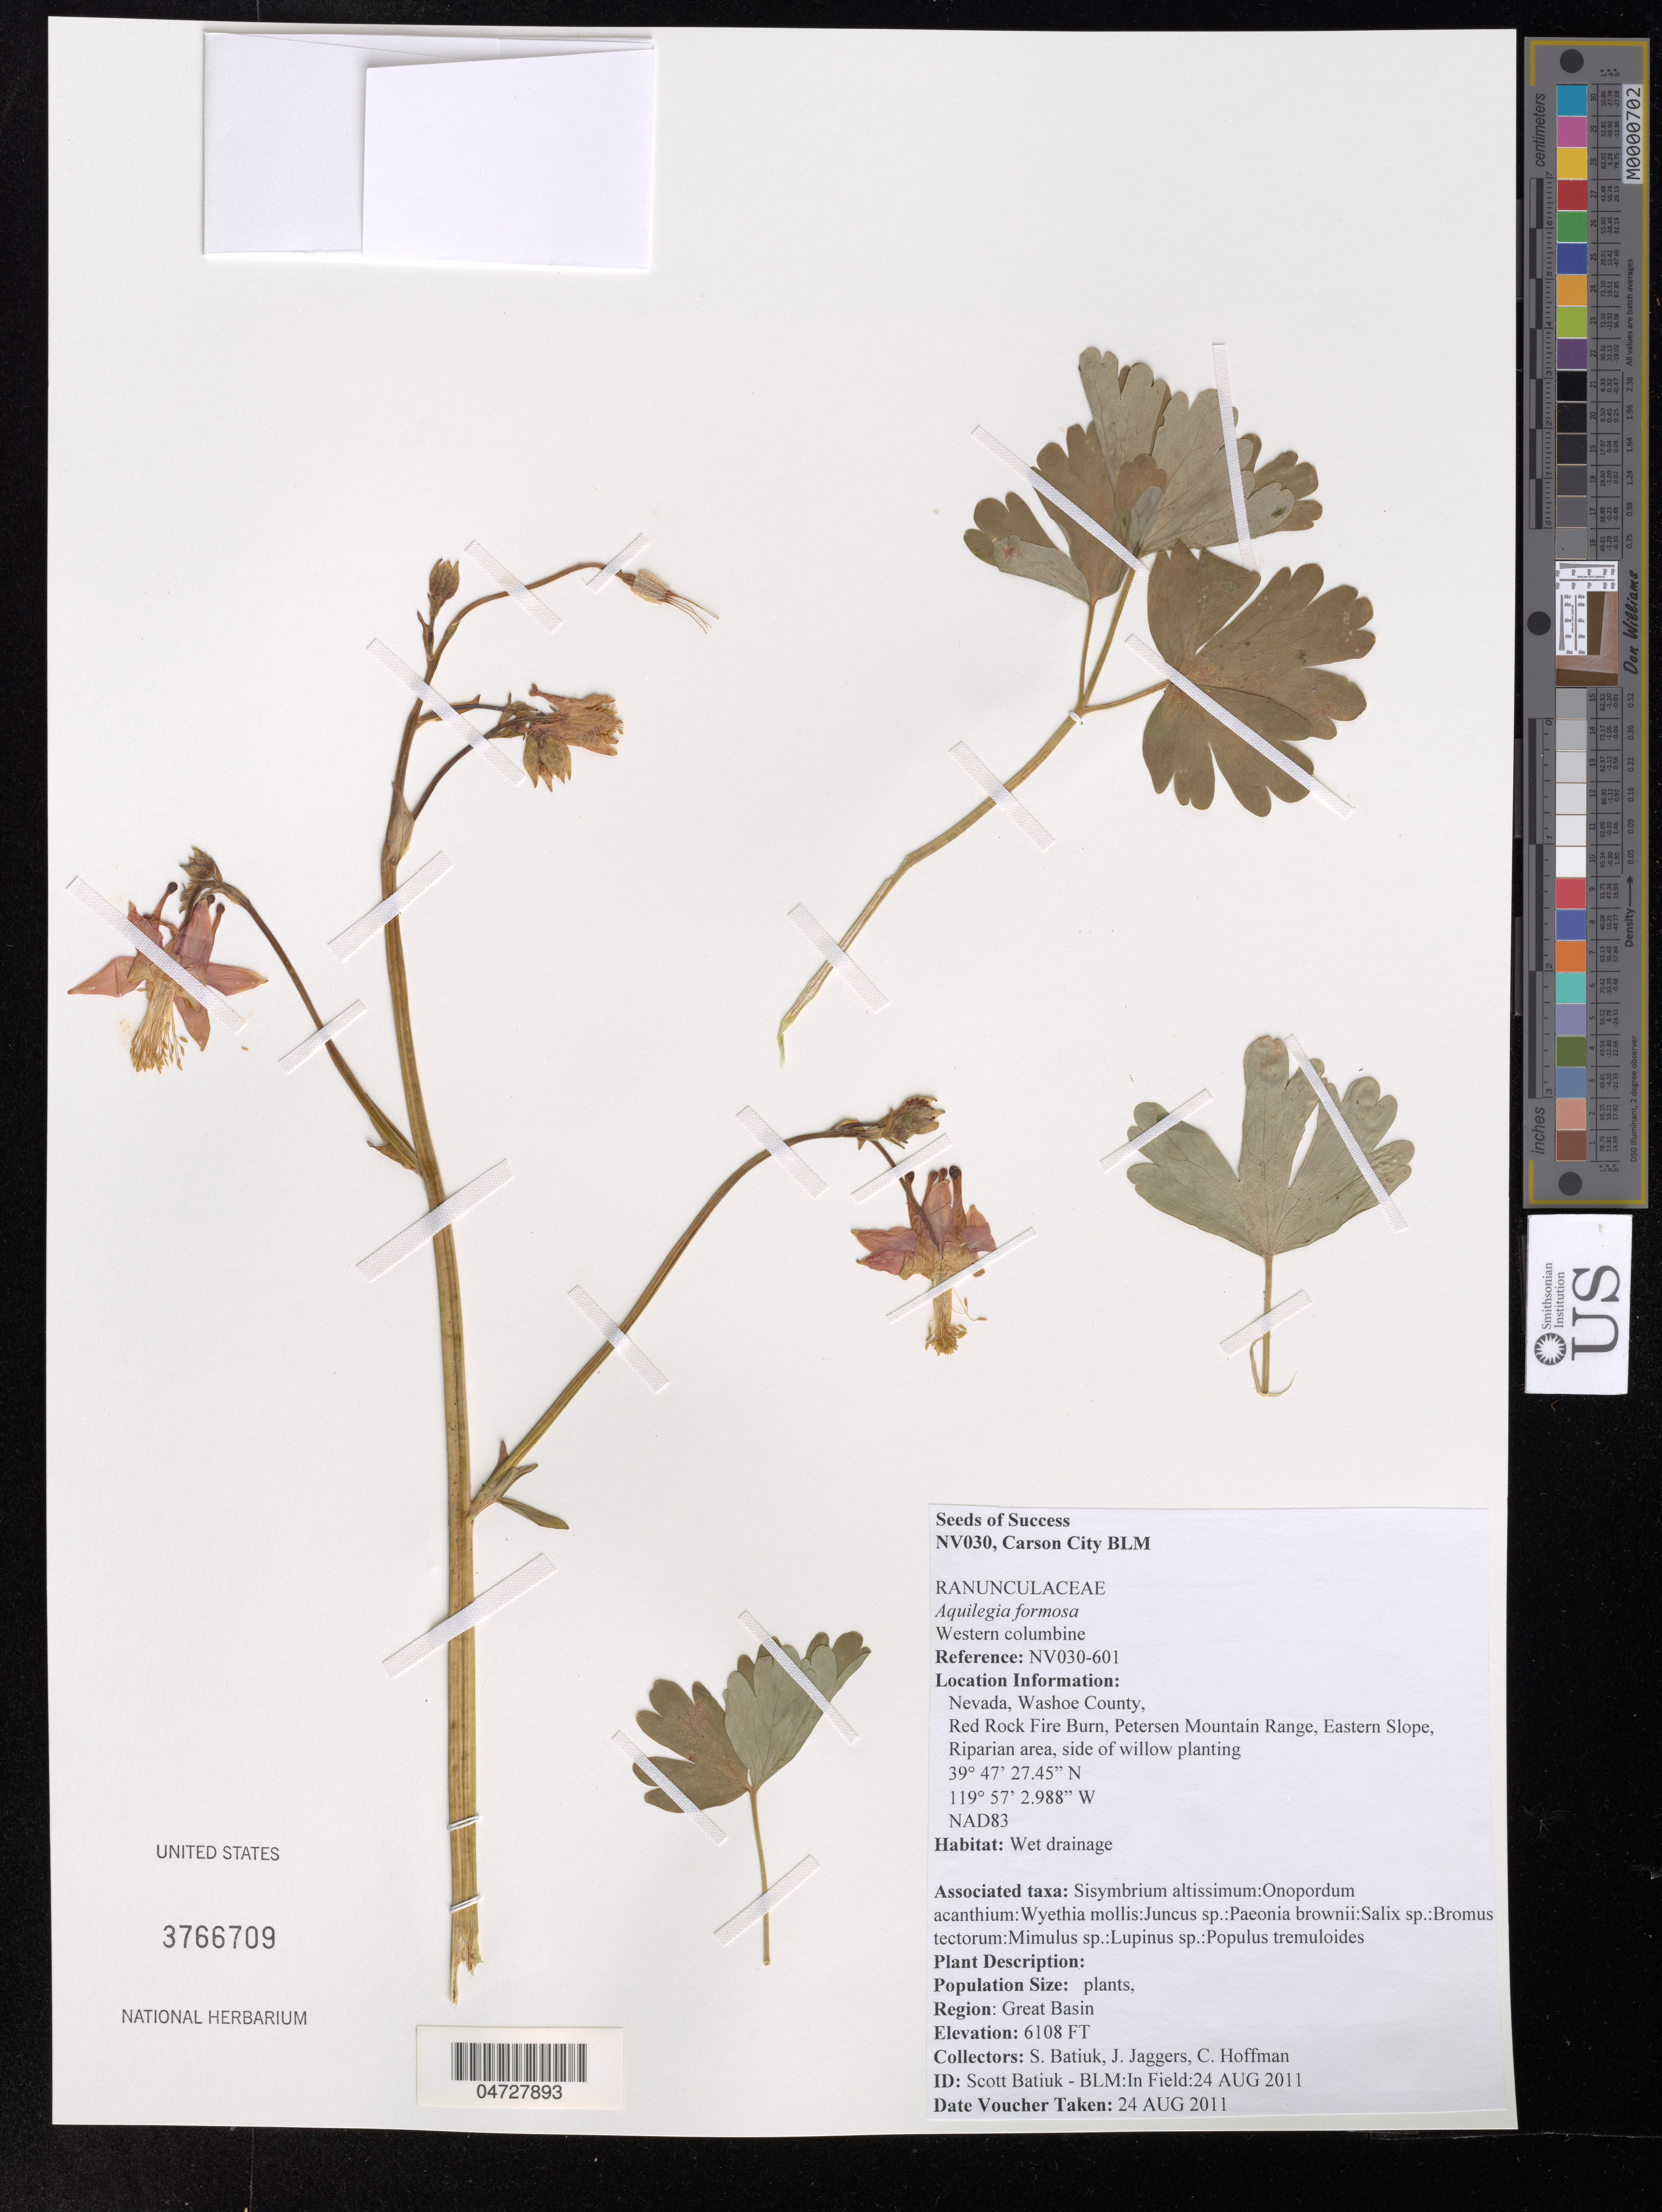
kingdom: Plantae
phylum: Tracheophyta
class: Magnoliopsida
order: Ranunculales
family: Ranunculaceae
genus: Aquilegia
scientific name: Aquilegia formosa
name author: Fisch. ex DC.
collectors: S. Batiuk, J. Jaggers & C. Hoffman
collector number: NV030-601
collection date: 2011-08-24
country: United States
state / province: Nevada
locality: Washoe County, Red Rock Fire Burn, Petersen Mountain Range, Eastern Slope, Riparian area, side of willow planting.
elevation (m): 1862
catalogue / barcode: US 3766709